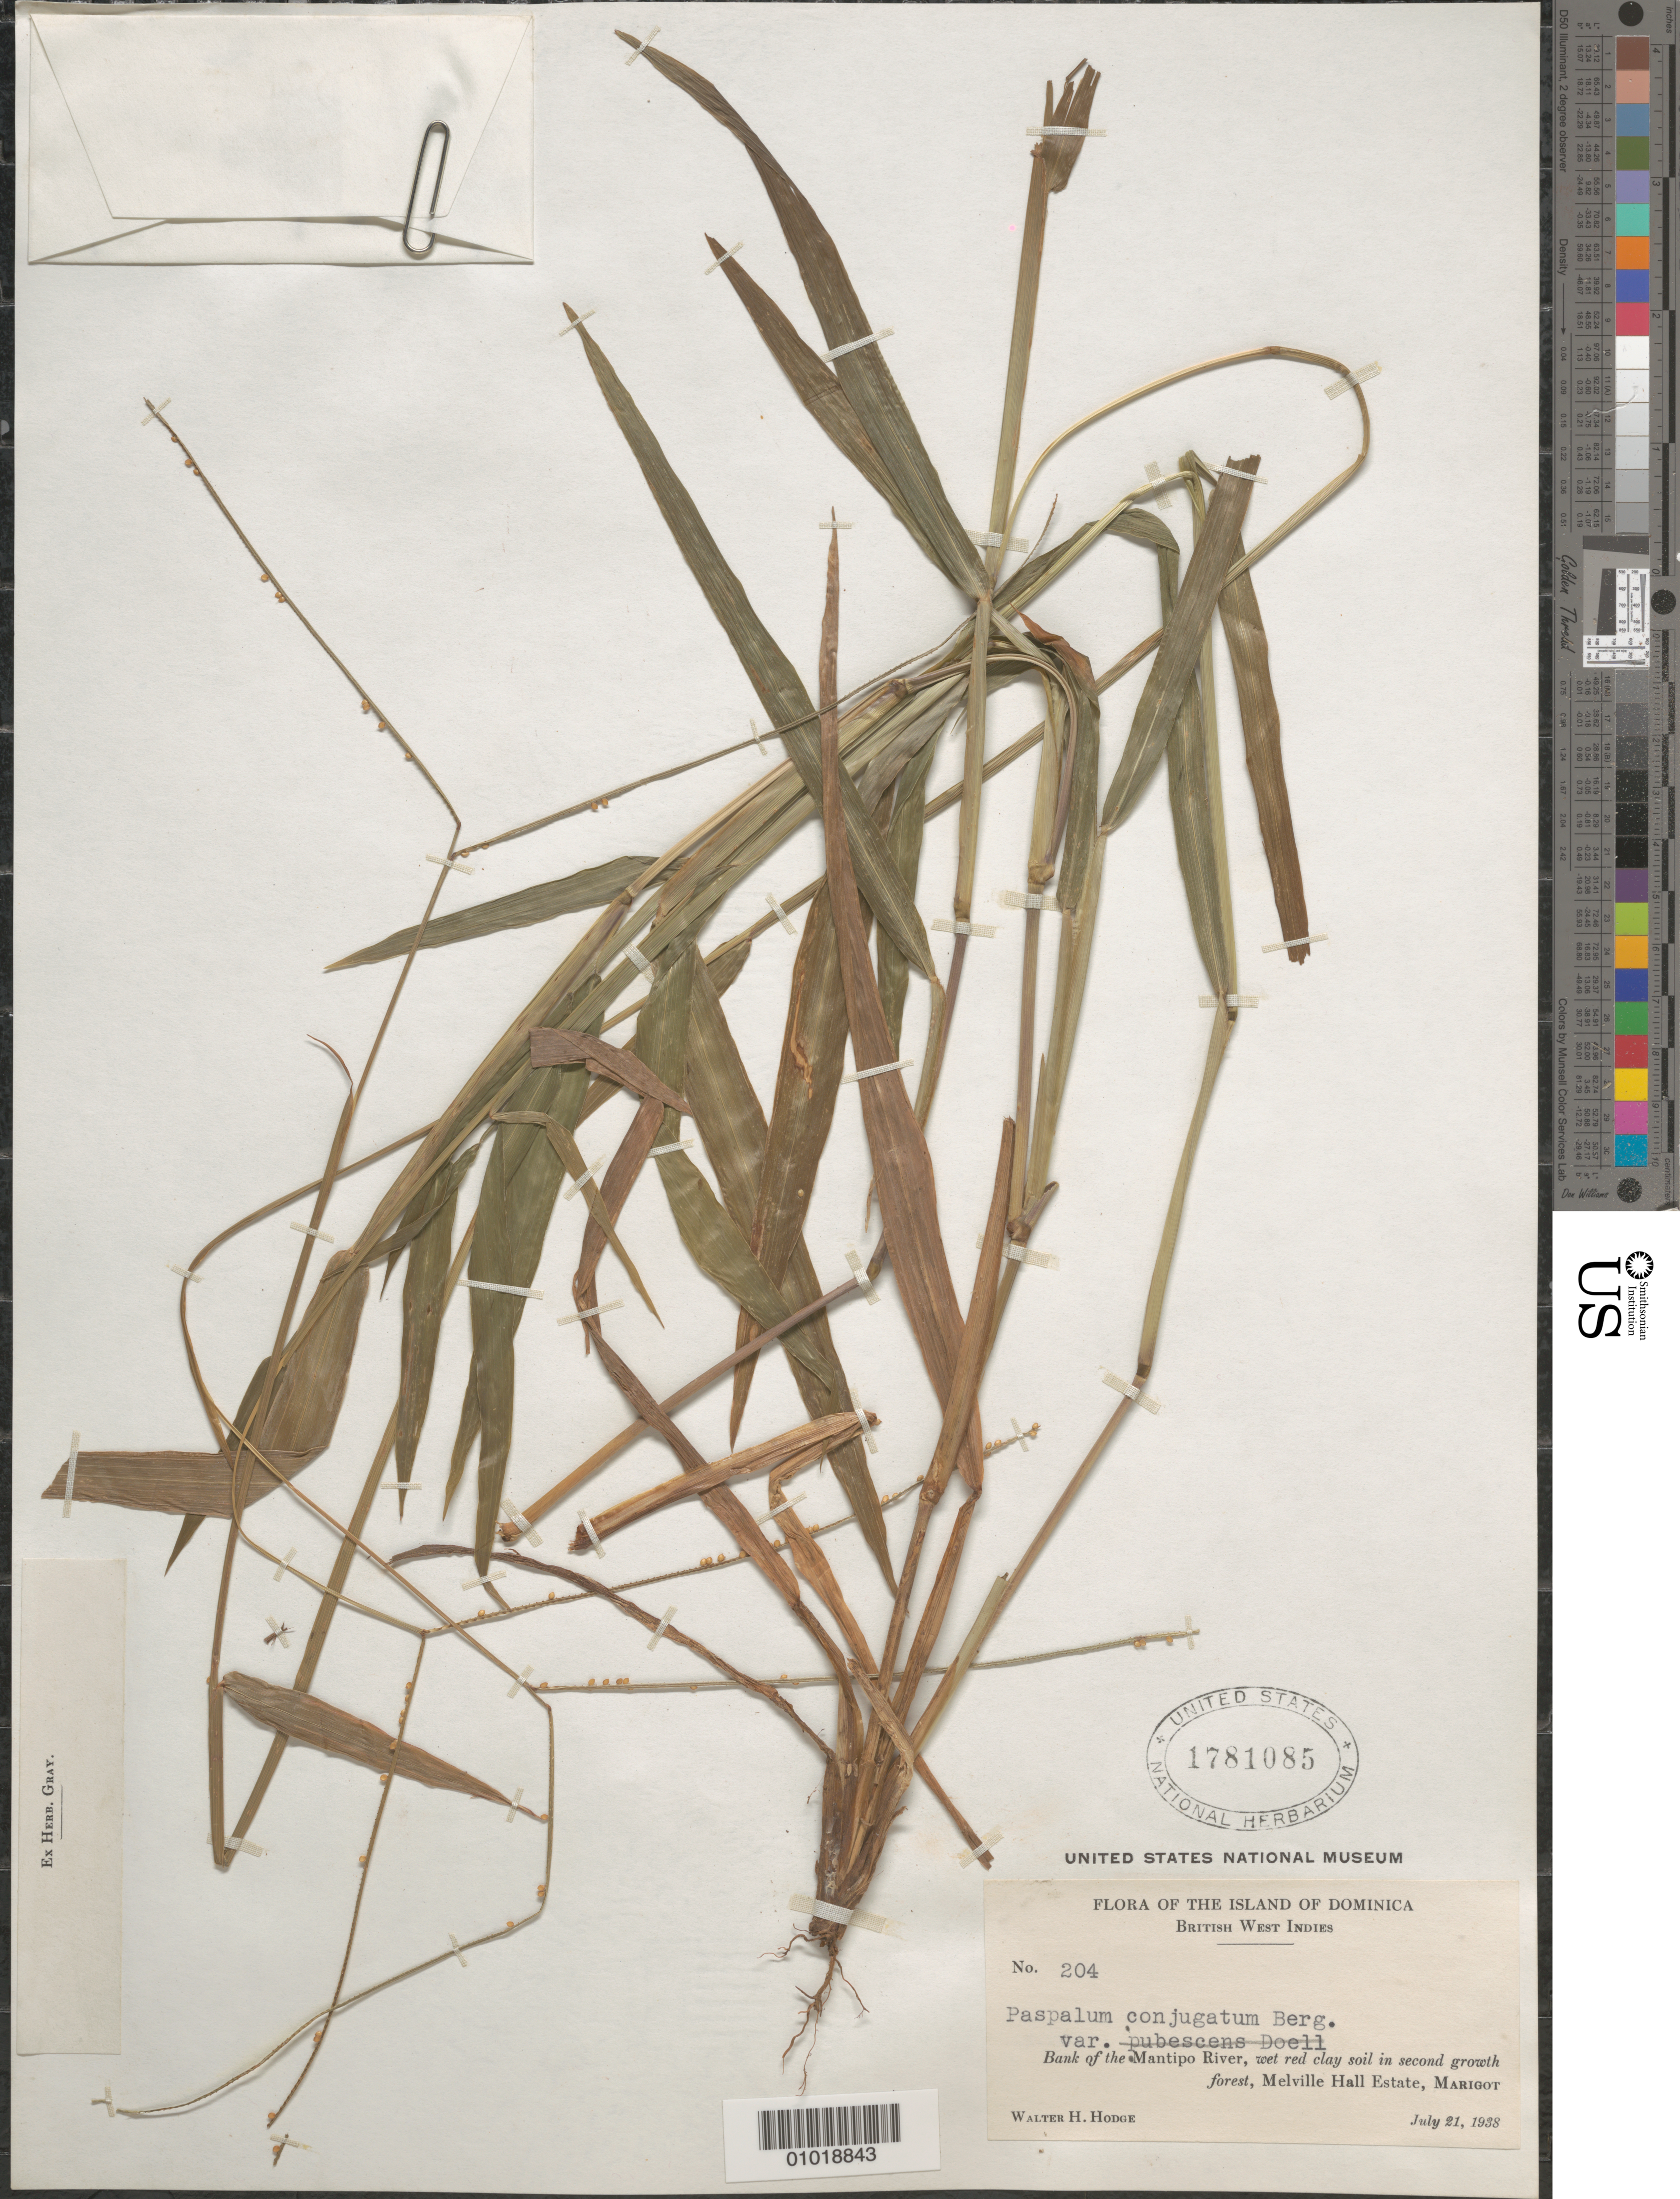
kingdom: Plantae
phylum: Tracheophyta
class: Liliopsida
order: Poales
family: Poaceae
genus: Paspalum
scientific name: Paspalum conjugatum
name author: P.J. Bergius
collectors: W. Hodge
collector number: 204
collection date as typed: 21 Jul 1938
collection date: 1938-07-21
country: Dominica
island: Dominica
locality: Bank of the Mantipo River, Melville Hall Estate, Marigot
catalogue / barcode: US 1781085